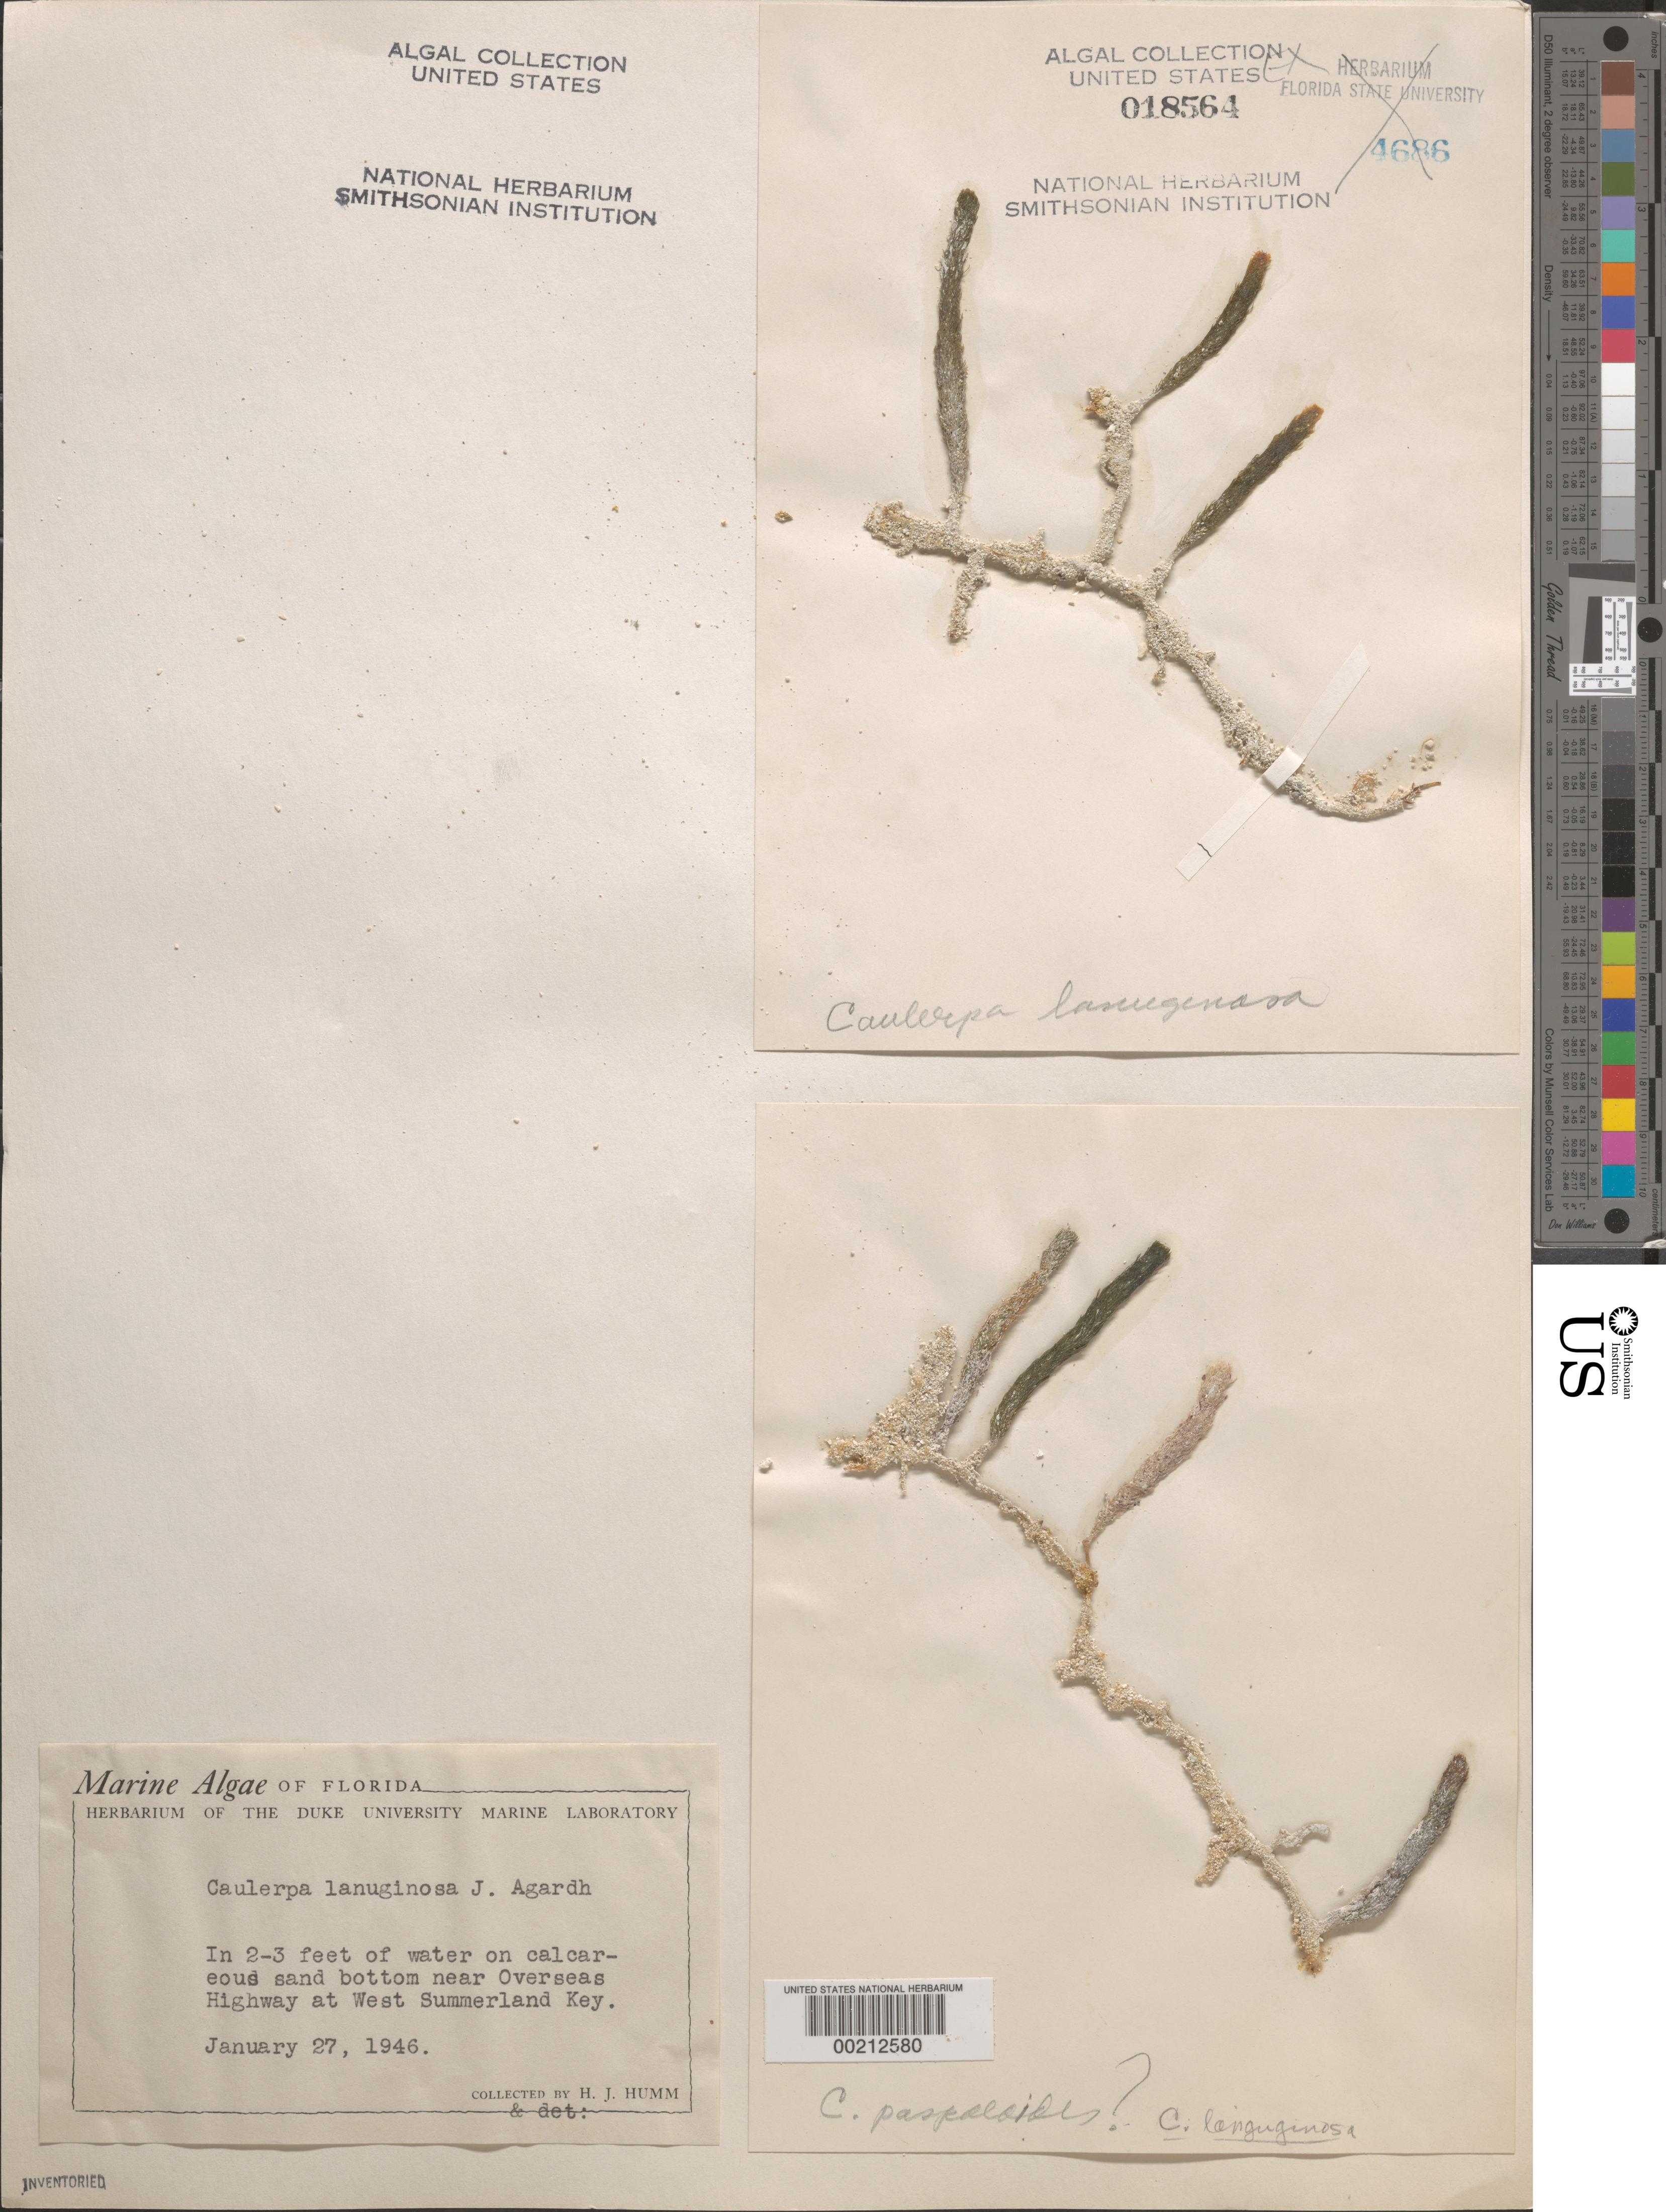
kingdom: Plantae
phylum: Chlorophyta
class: Ulvophyceae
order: Bryopsidales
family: Caulerpaceae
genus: Caulerpa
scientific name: Caulerpa lanuginosa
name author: J. Agardh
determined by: Humm, Harold J.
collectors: H. J. Humm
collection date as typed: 27 Jan 1946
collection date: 1946-01-27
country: United States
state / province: Florida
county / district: Monroe County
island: West Summerland Key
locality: Near Overseas Highway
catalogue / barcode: US 18564